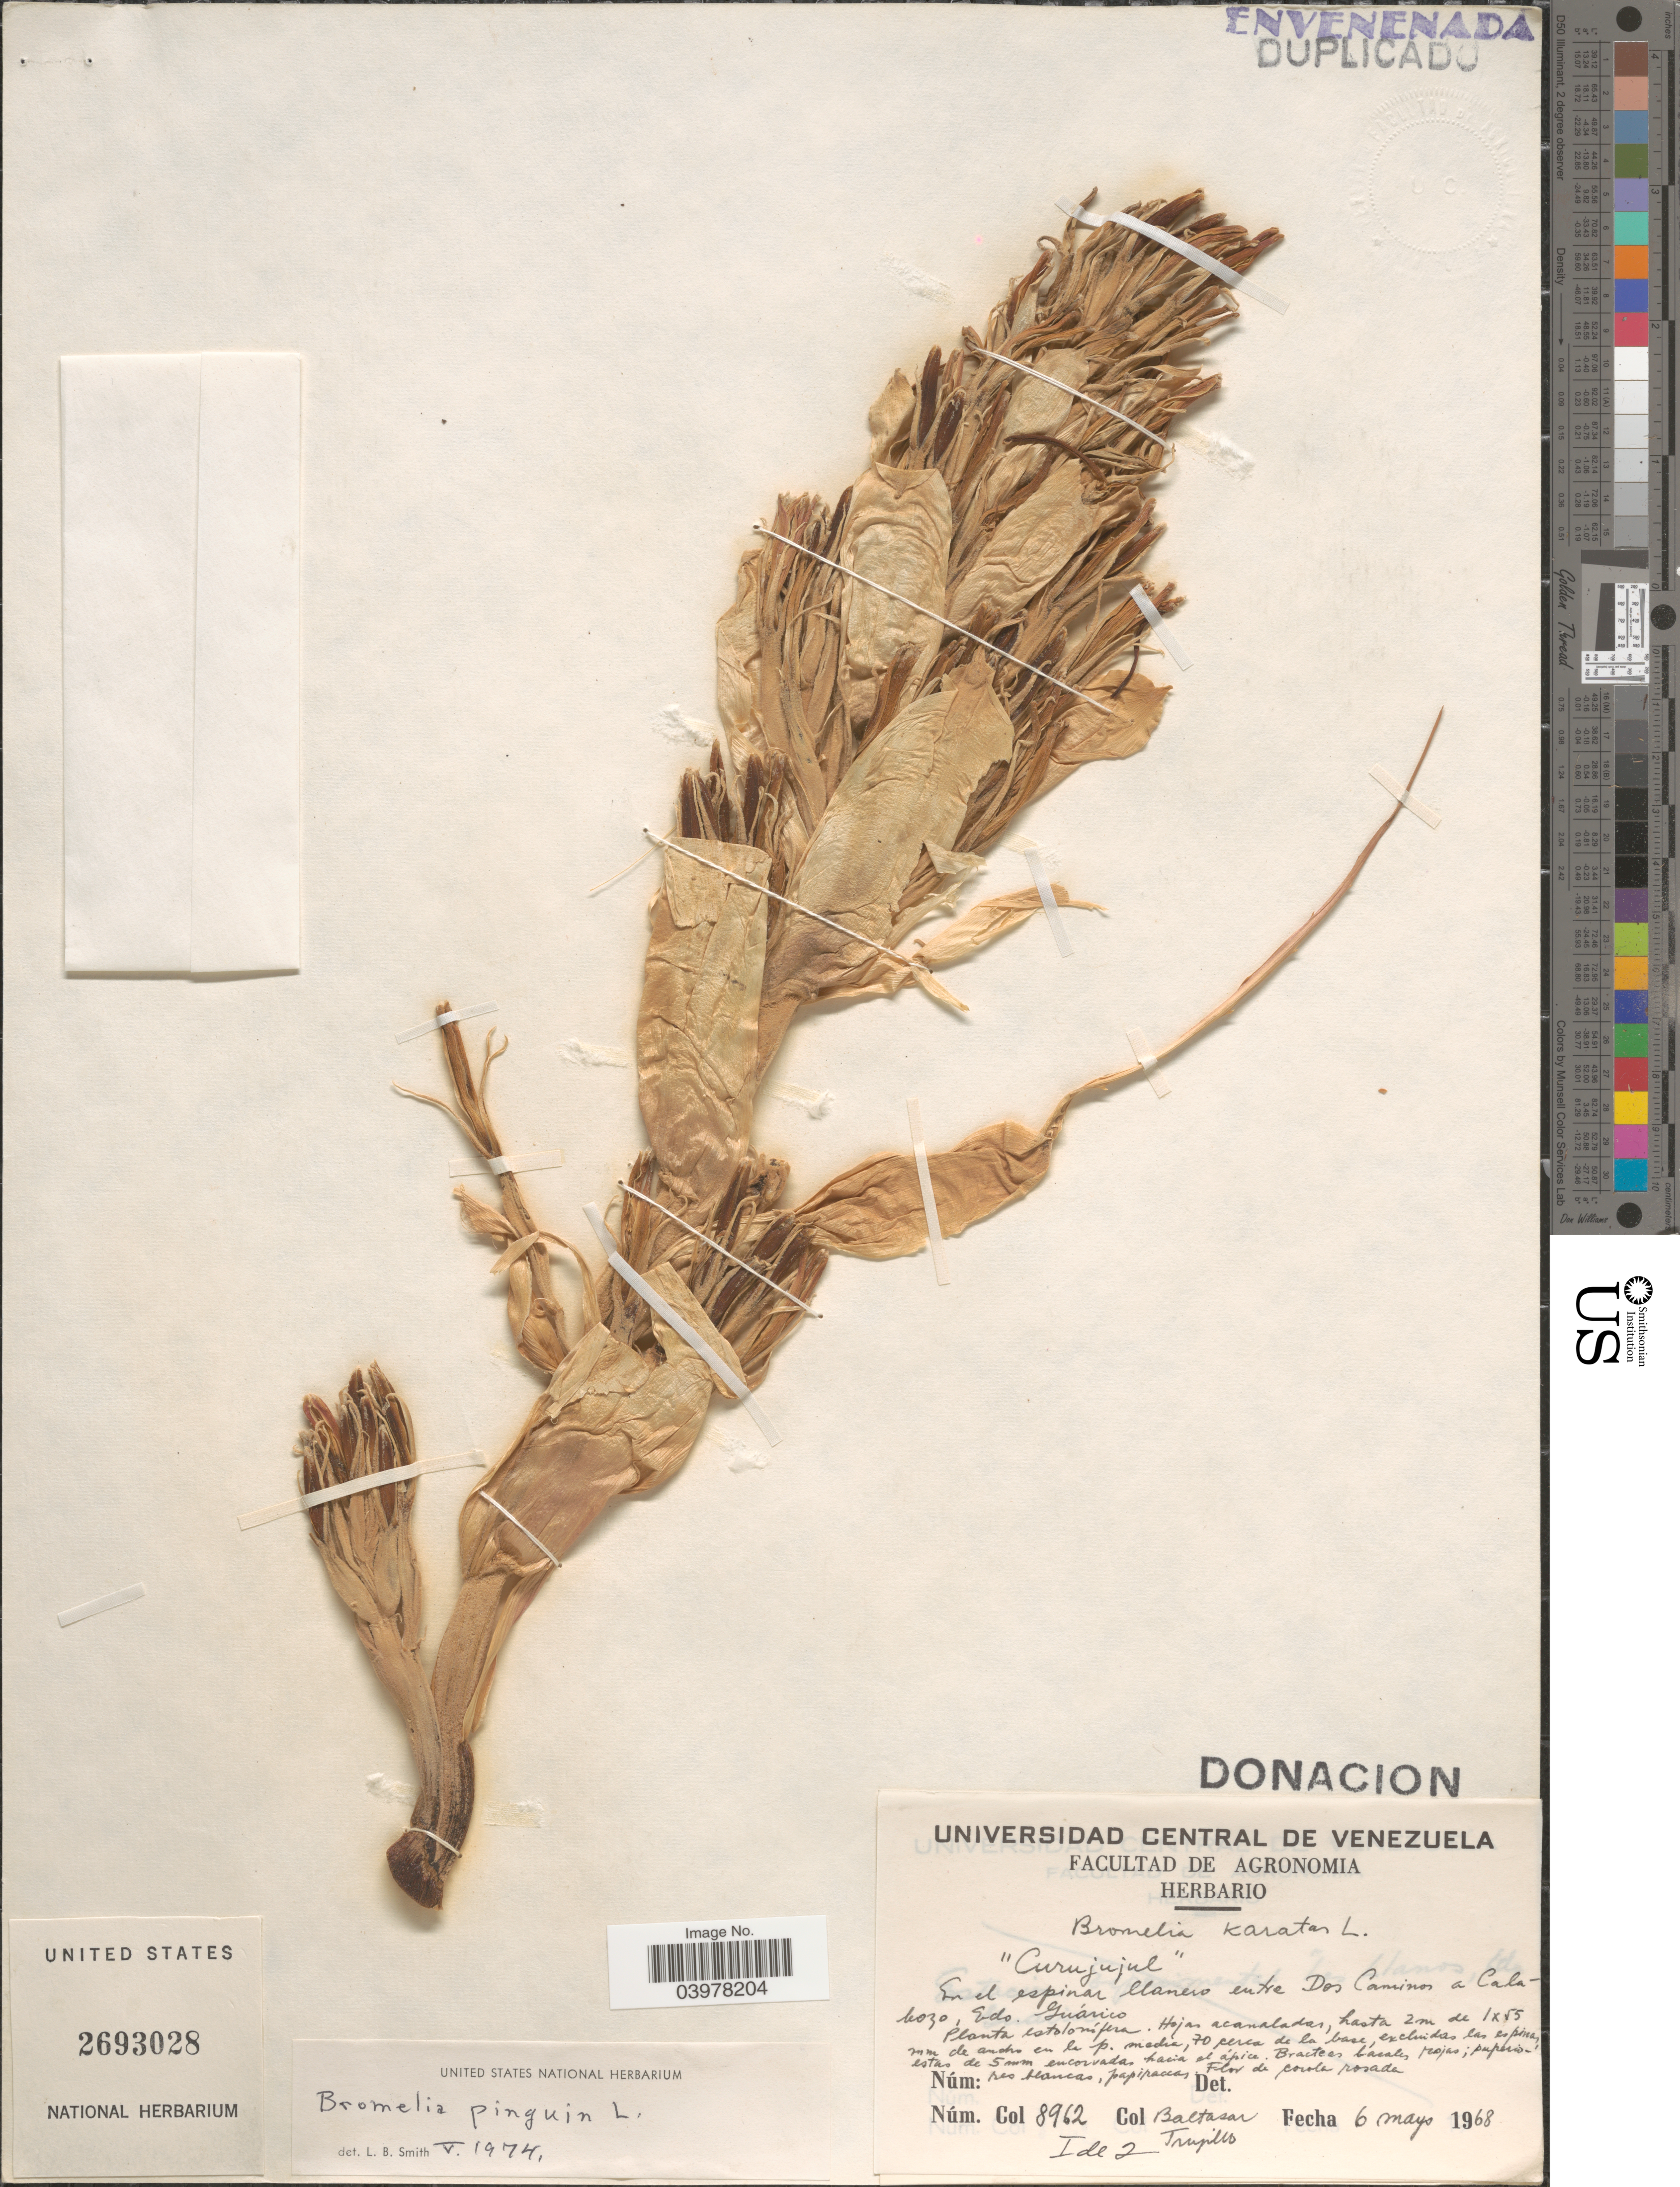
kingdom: Plantae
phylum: Tracheophyta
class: Liliopsida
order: Poales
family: Bromeliaceae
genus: Bromelia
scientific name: Bromelia pinguin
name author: L.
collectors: -. Baltasar & -. Trujillo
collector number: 8962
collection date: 1968-05-06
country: Venezuela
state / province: Guarico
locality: En el espinar llanero entre Dos Caminos a Calabozo.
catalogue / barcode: US 2693028